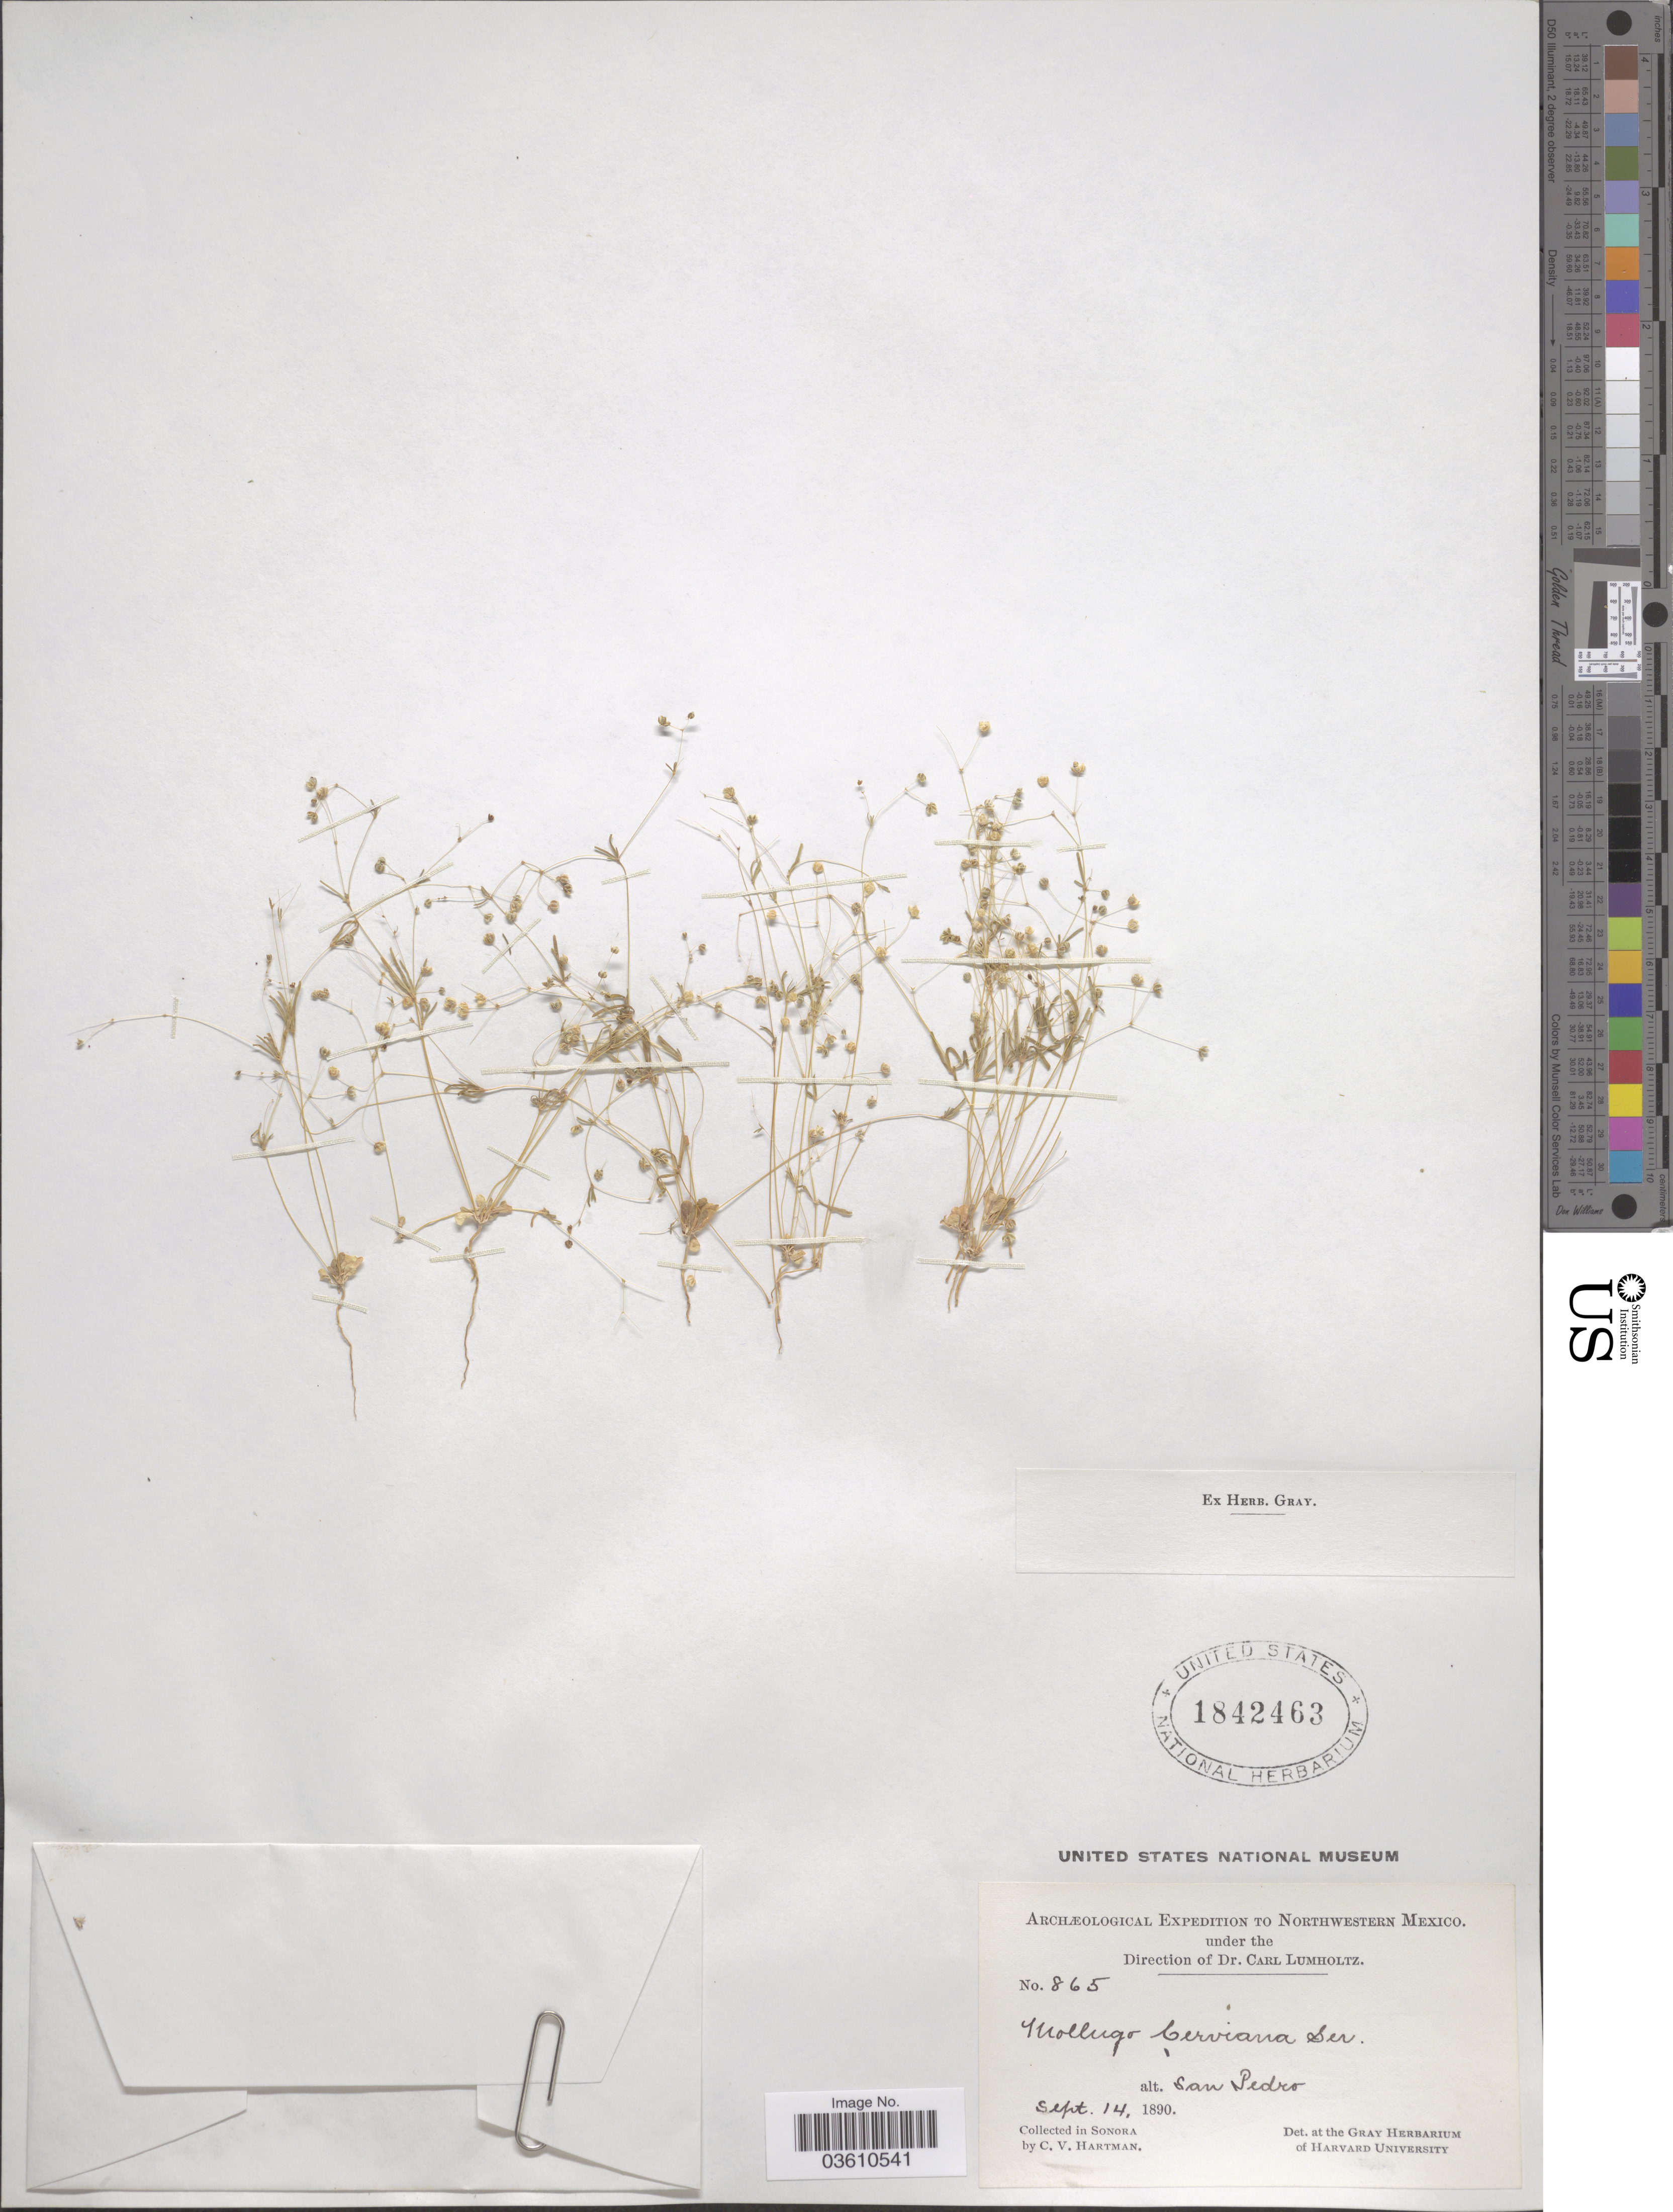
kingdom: Plantae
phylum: Tracheophyta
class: Magnoliopsida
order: Caryophyllales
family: Molluginaceae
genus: Hypertelis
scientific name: Hypertelis umbellata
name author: (Forssk.) Thulin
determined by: Strong, Mark T., (BOT), Smithsonian Institution - National Museum of Natural History (UNITED STATES)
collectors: C. V. Hartman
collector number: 865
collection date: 1890-09-14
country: Mexico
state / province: Sonora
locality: Northwestern Mexico. San Pedro.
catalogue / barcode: US 1842463